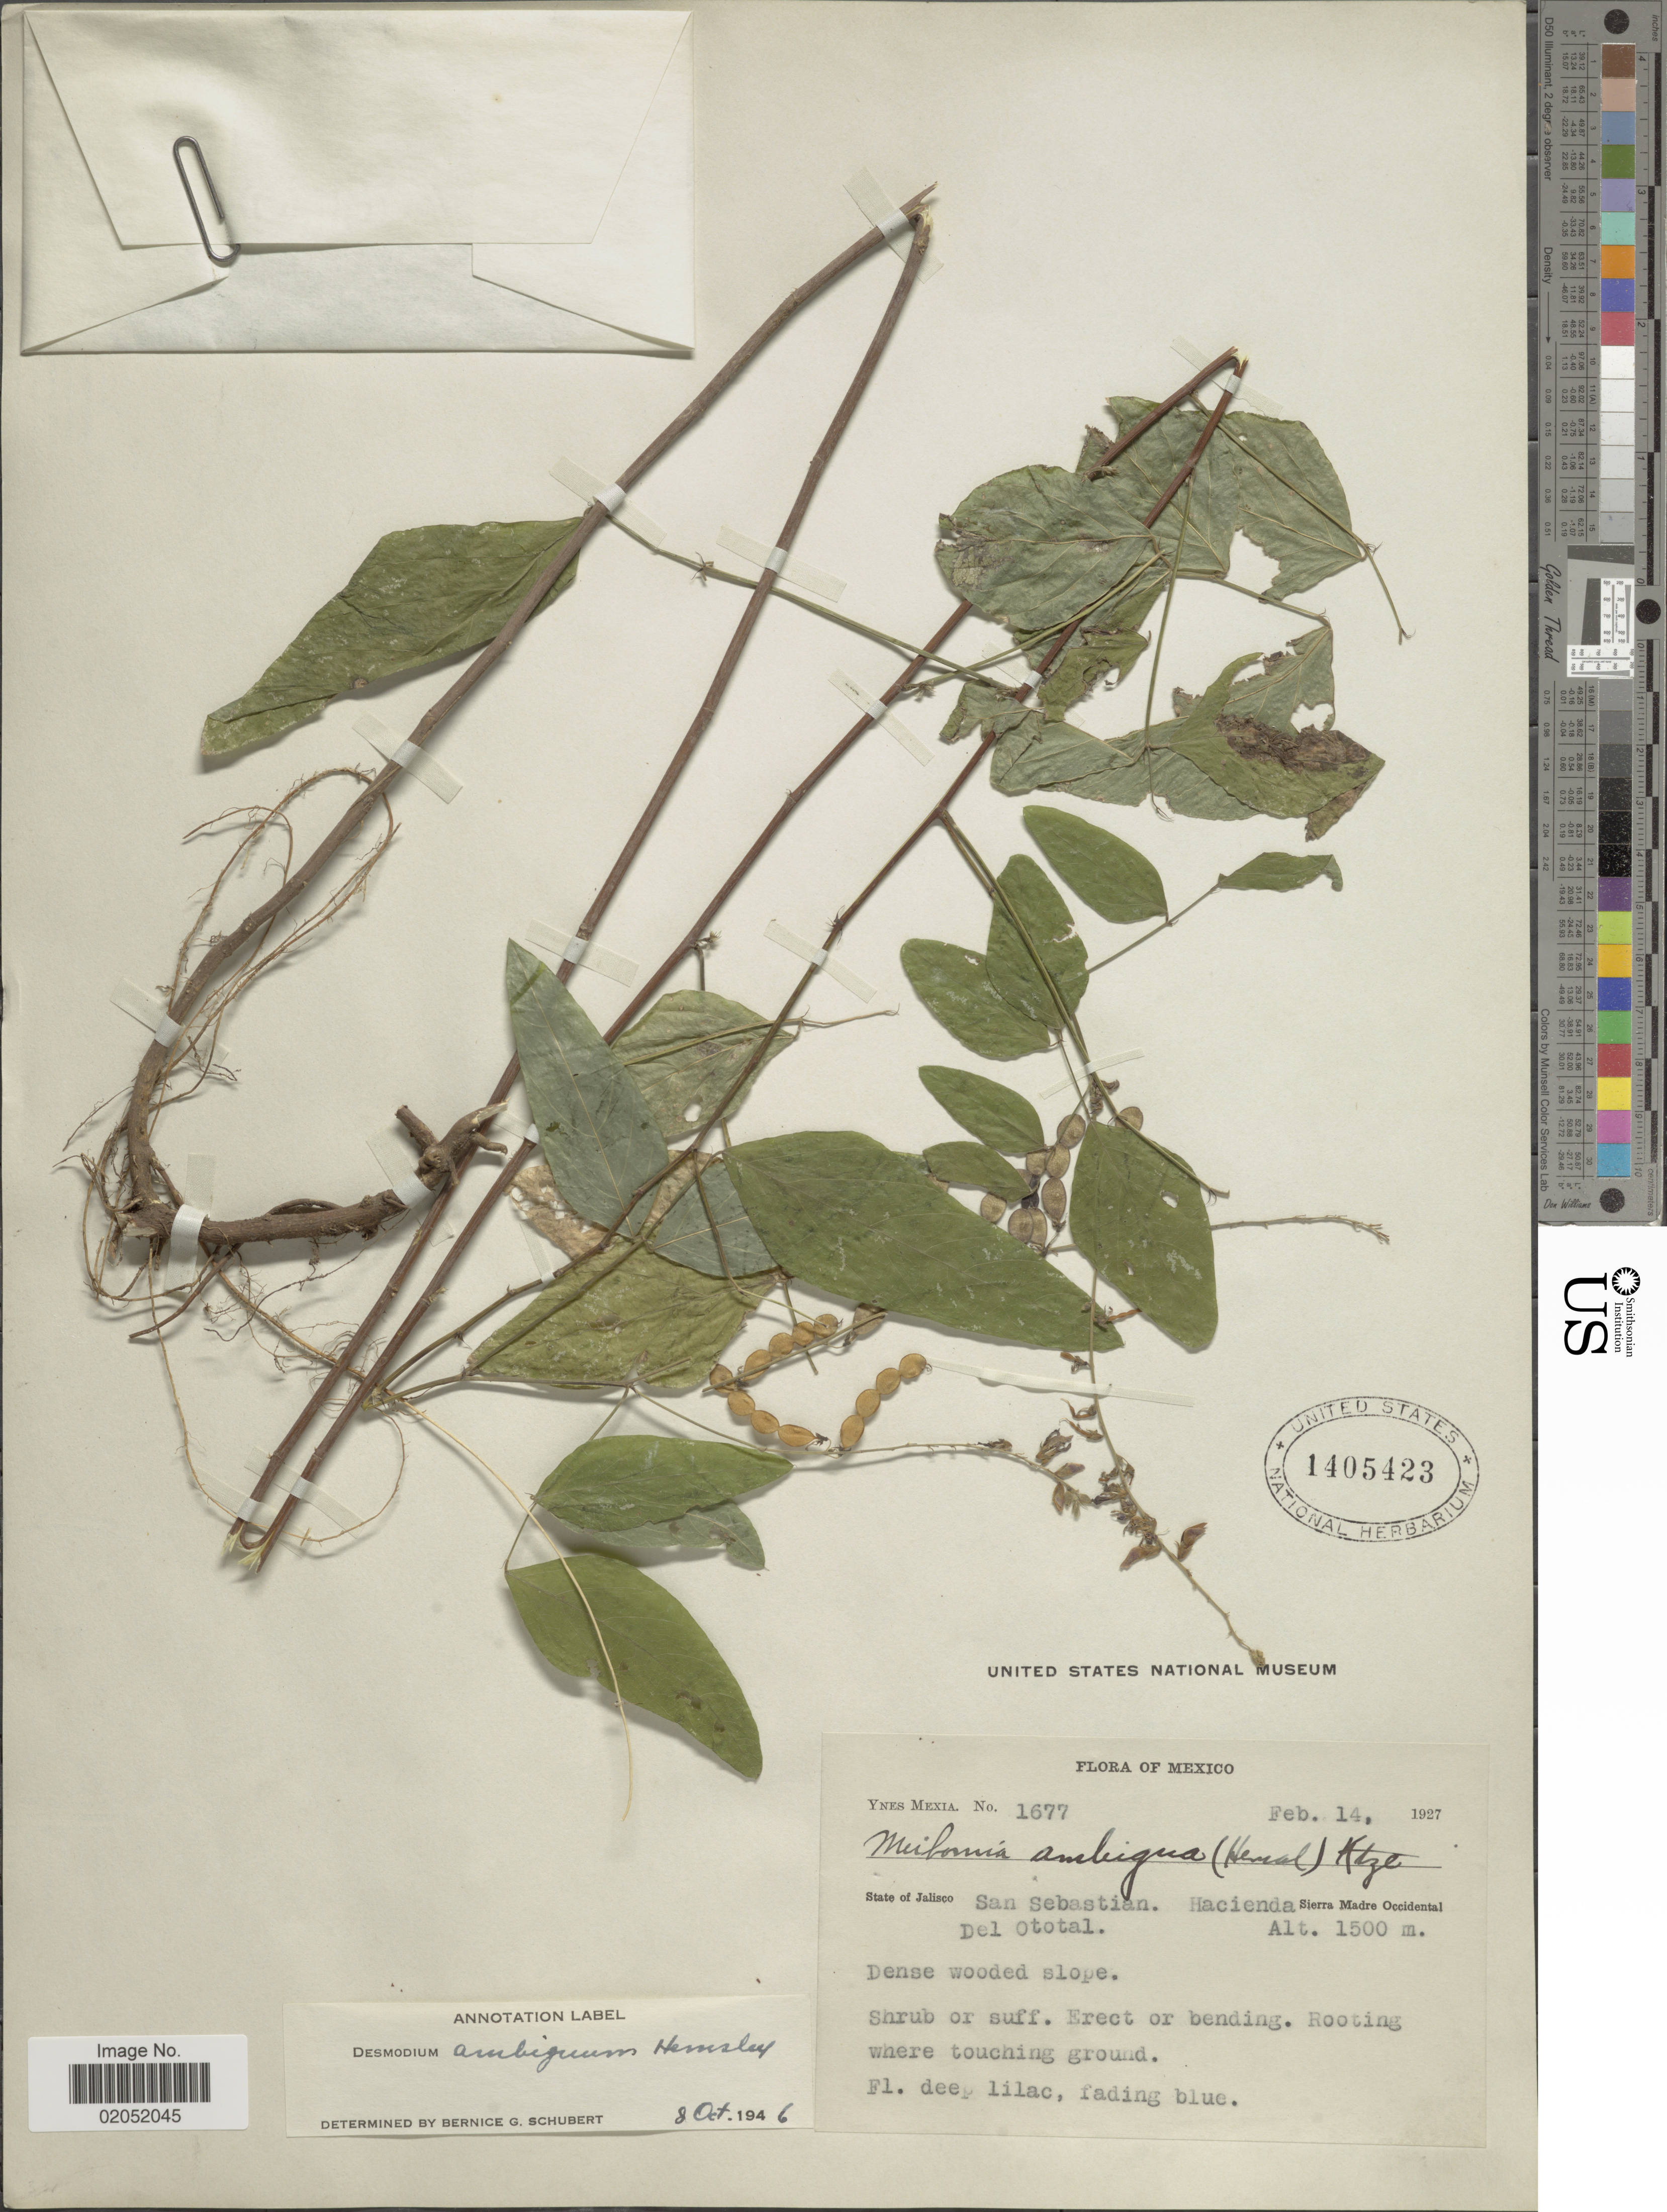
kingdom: Plantae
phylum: Tracheophyta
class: Magnoliopsida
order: Fabales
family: Fabaceae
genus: Desmodium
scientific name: Desmodium ambiguum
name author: Hemsl.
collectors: Y. Mexia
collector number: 1677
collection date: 1927-02-14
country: Mexico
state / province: Jalisco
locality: San Sebastian Del Ototal. Hacienda Sierra Madre Occidental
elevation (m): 1500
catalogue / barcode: US 1405423